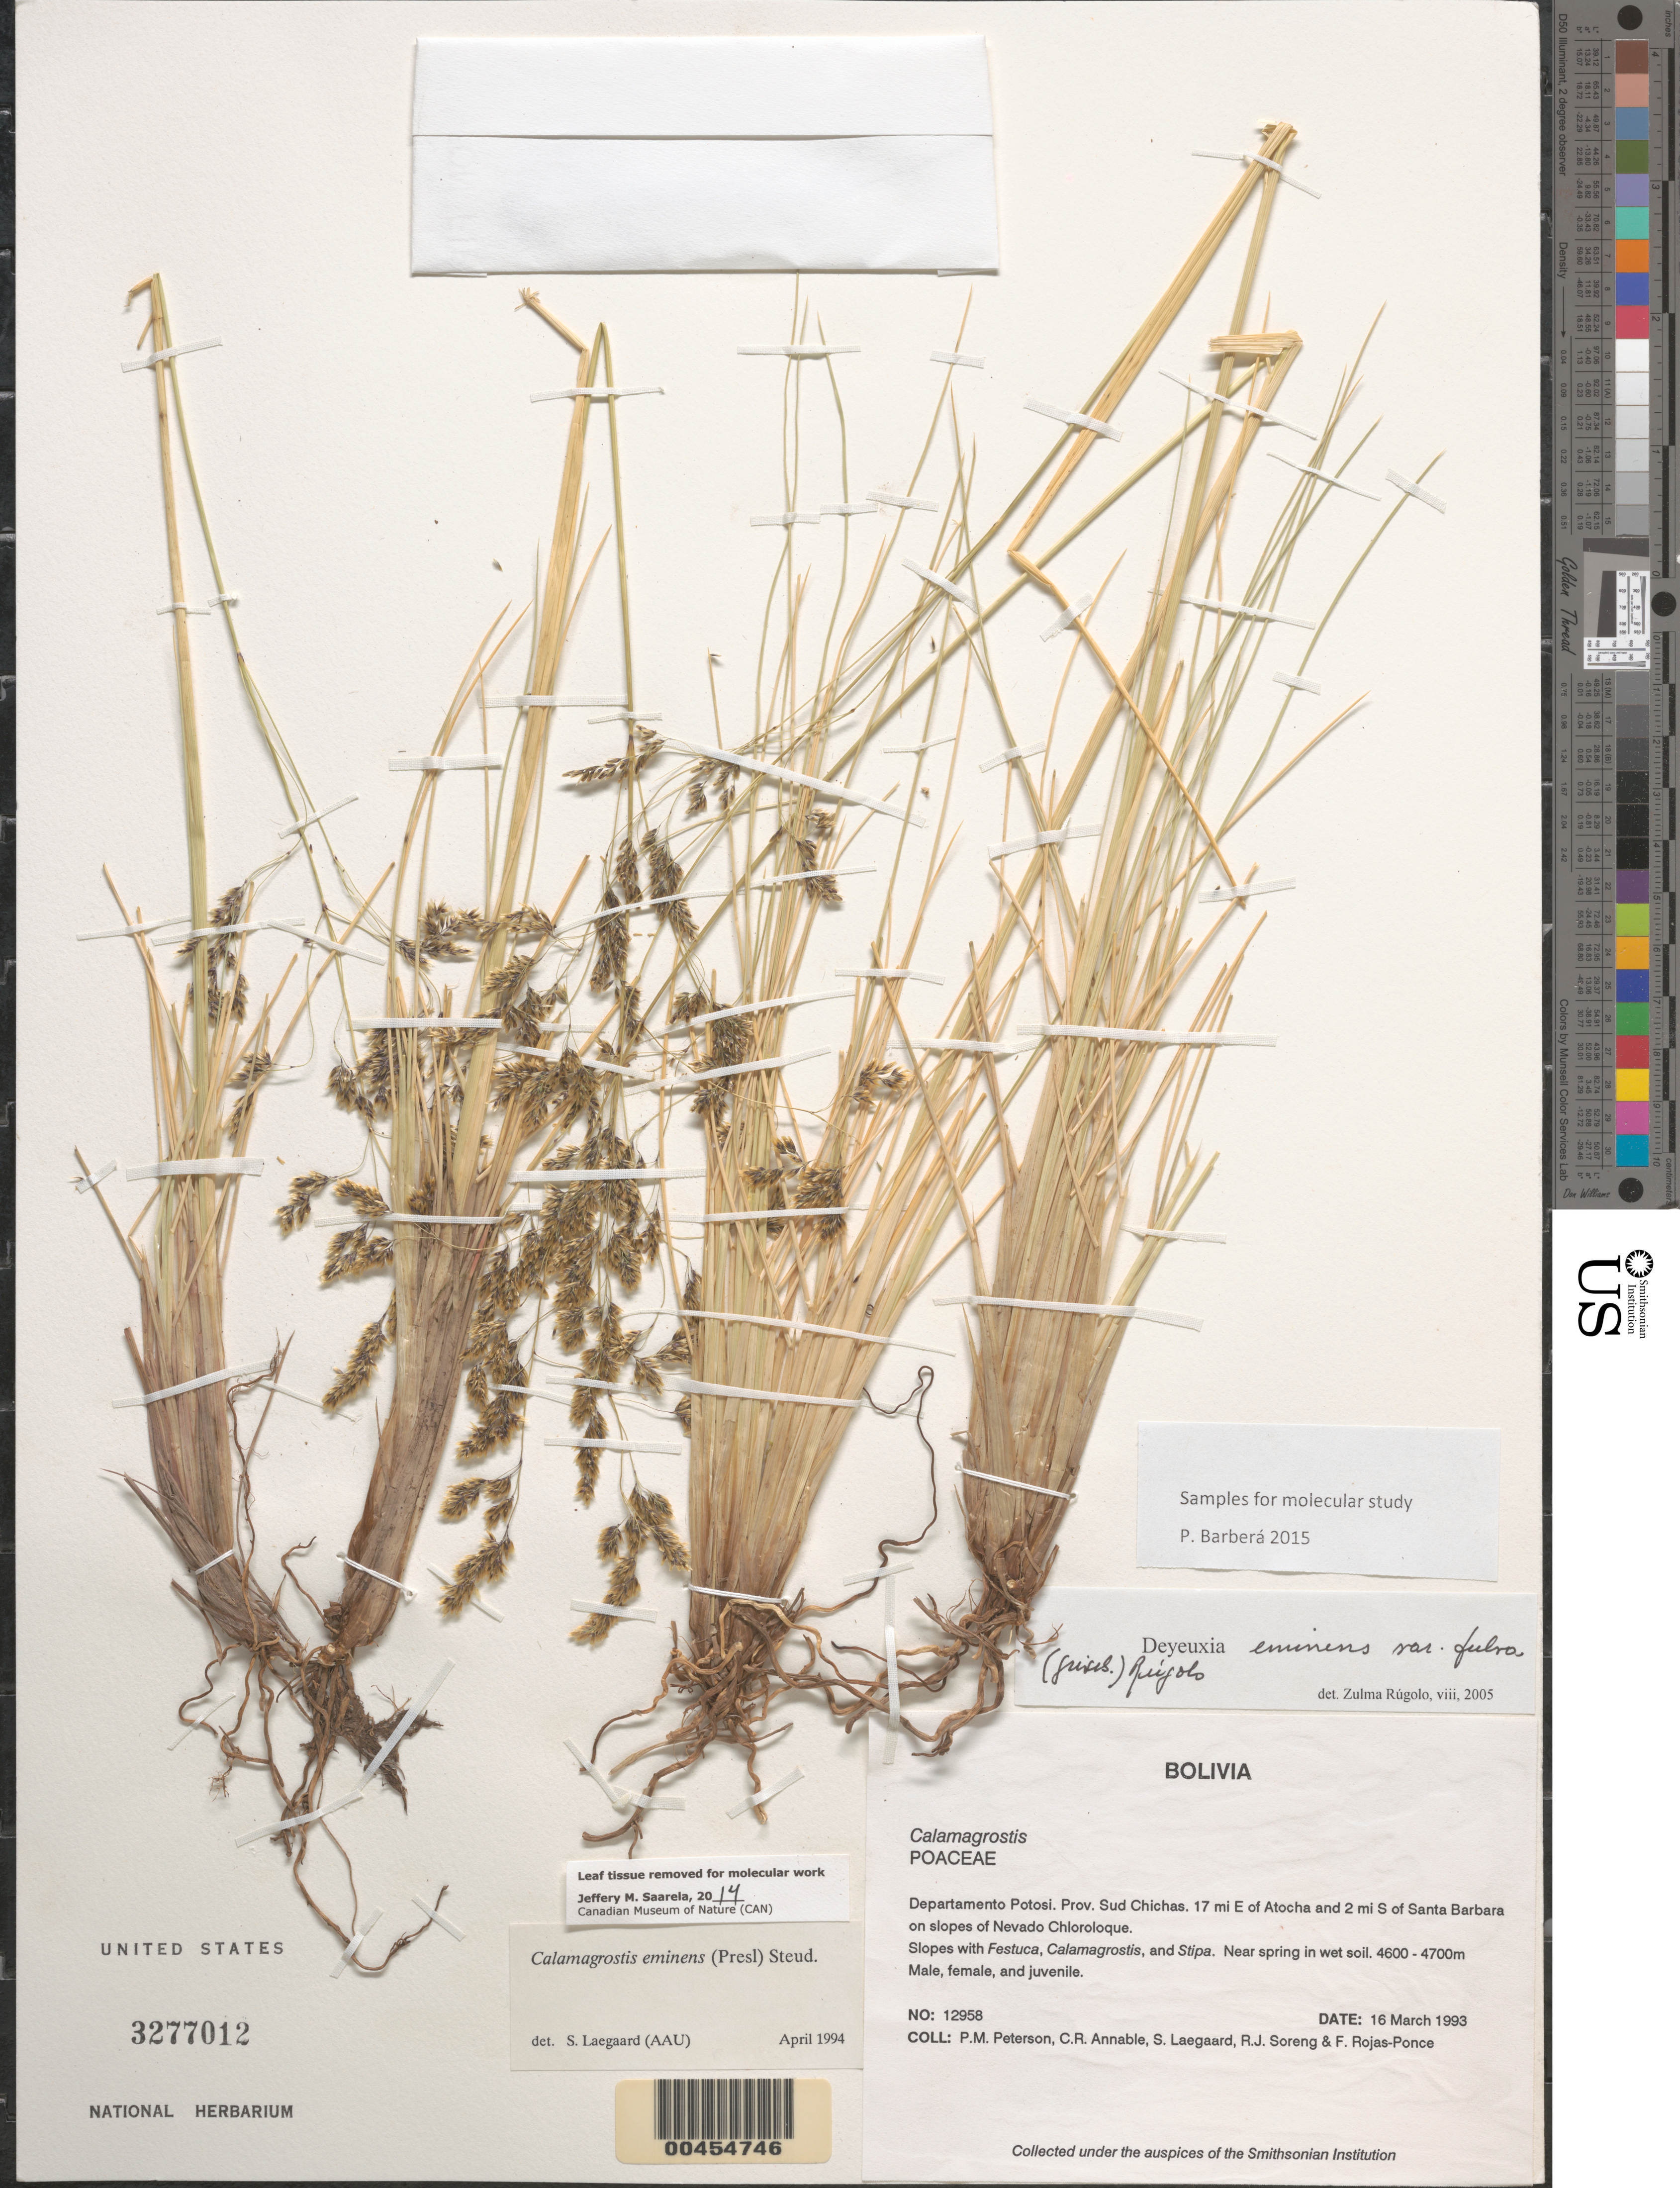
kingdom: Plantae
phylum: Tracheophyta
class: Liliopsida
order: Poales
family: Poaceae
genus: Calamagrostis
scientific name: Calamagrostis eminens var. fulva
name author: (Griseb.) Soreng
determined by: Saarela, J. M., (CAN), Canadian Museum of Nature (CANADA)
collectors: P. M. Peterson, C. R. Annable, S. Lægaard, R. J. Soreng & F. Rojas-Ponce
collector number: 12958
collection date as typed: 16 Mar 1993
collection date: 1993-03-16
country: Bolivia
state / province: Potosí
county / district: Sud Chichas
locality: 17 mi E of Atocha and 2 mi S of Santa Barbara on slopes of Nevada Chloroloque.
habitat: Slopes with Festuca, Calamagrostis, and Stipa. Near spring in wet soil.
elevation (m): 4600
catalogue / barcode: US 3277012